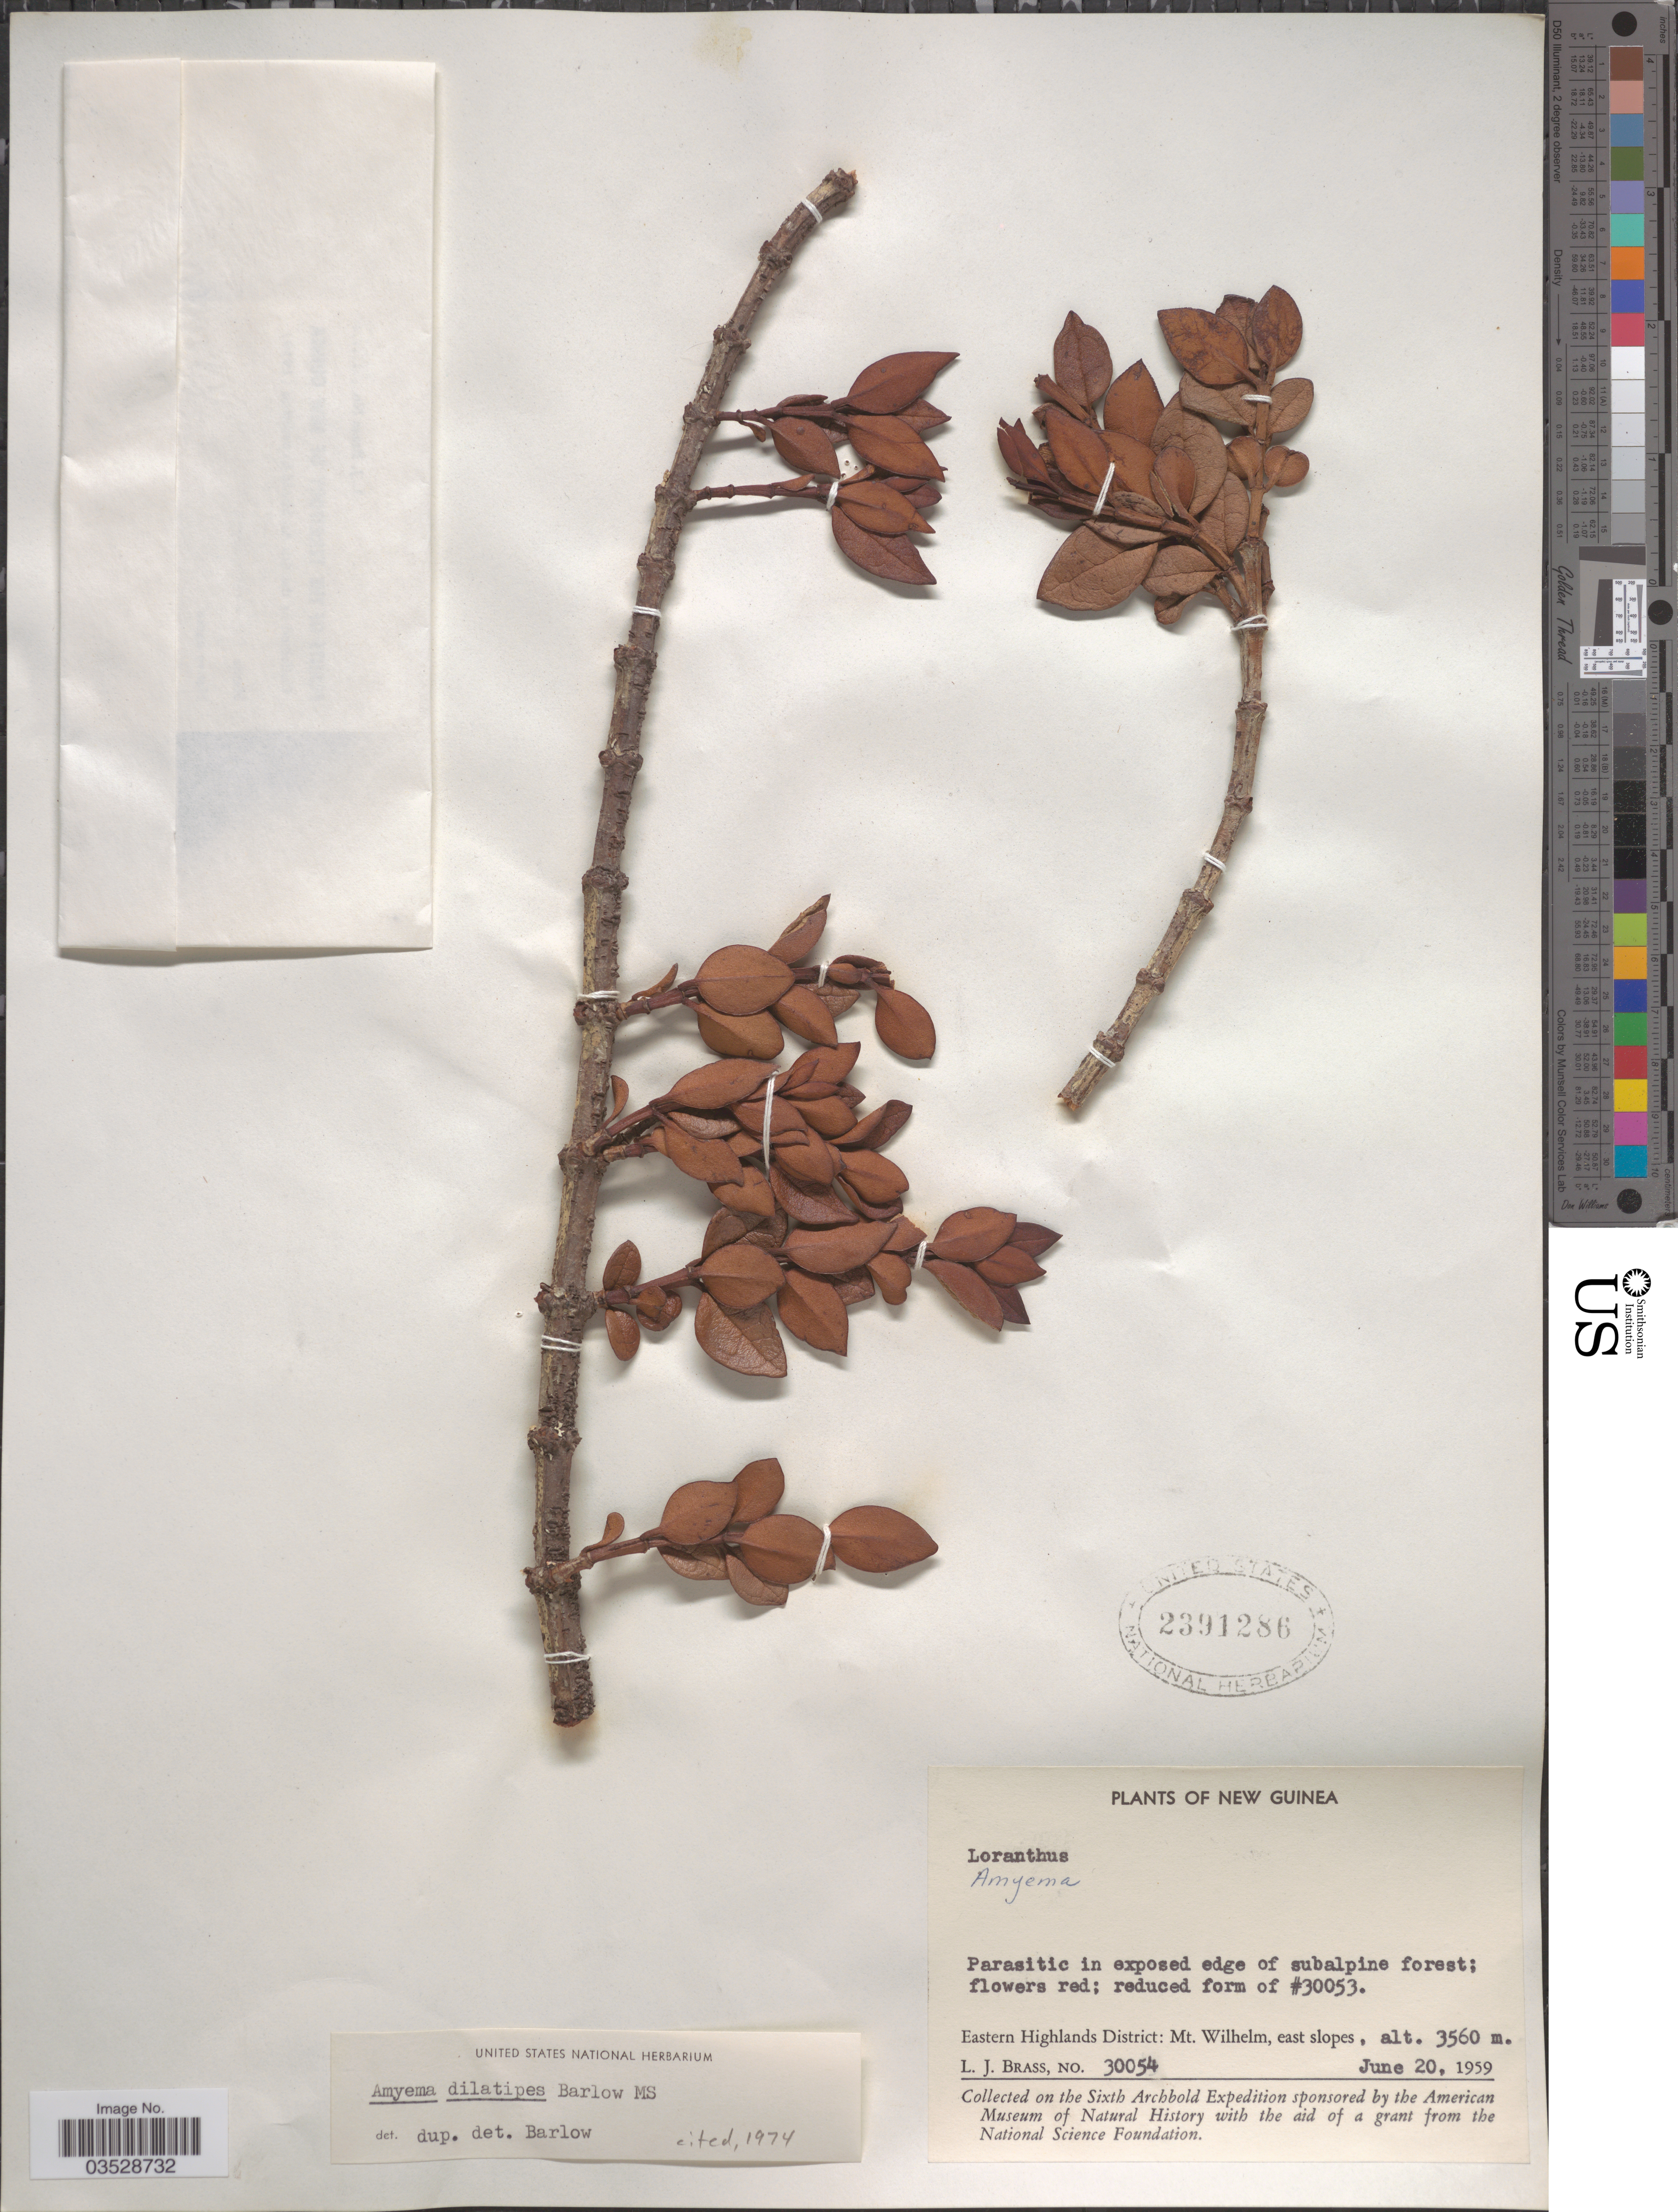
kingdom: Plantae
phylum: Tracheophyta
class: Magnoliopsida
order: Santalales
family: Loranthaceae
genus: Amyema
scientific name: Amyema dilatipes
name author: Barlow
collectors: L. J. Brass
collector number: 30054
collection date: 1959-06-20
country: Papua New Guinea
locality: New Guinea. Eastern Highlands District: Mt. Wilhelm, east slopes.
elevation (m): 3560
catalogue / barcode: US 2391286